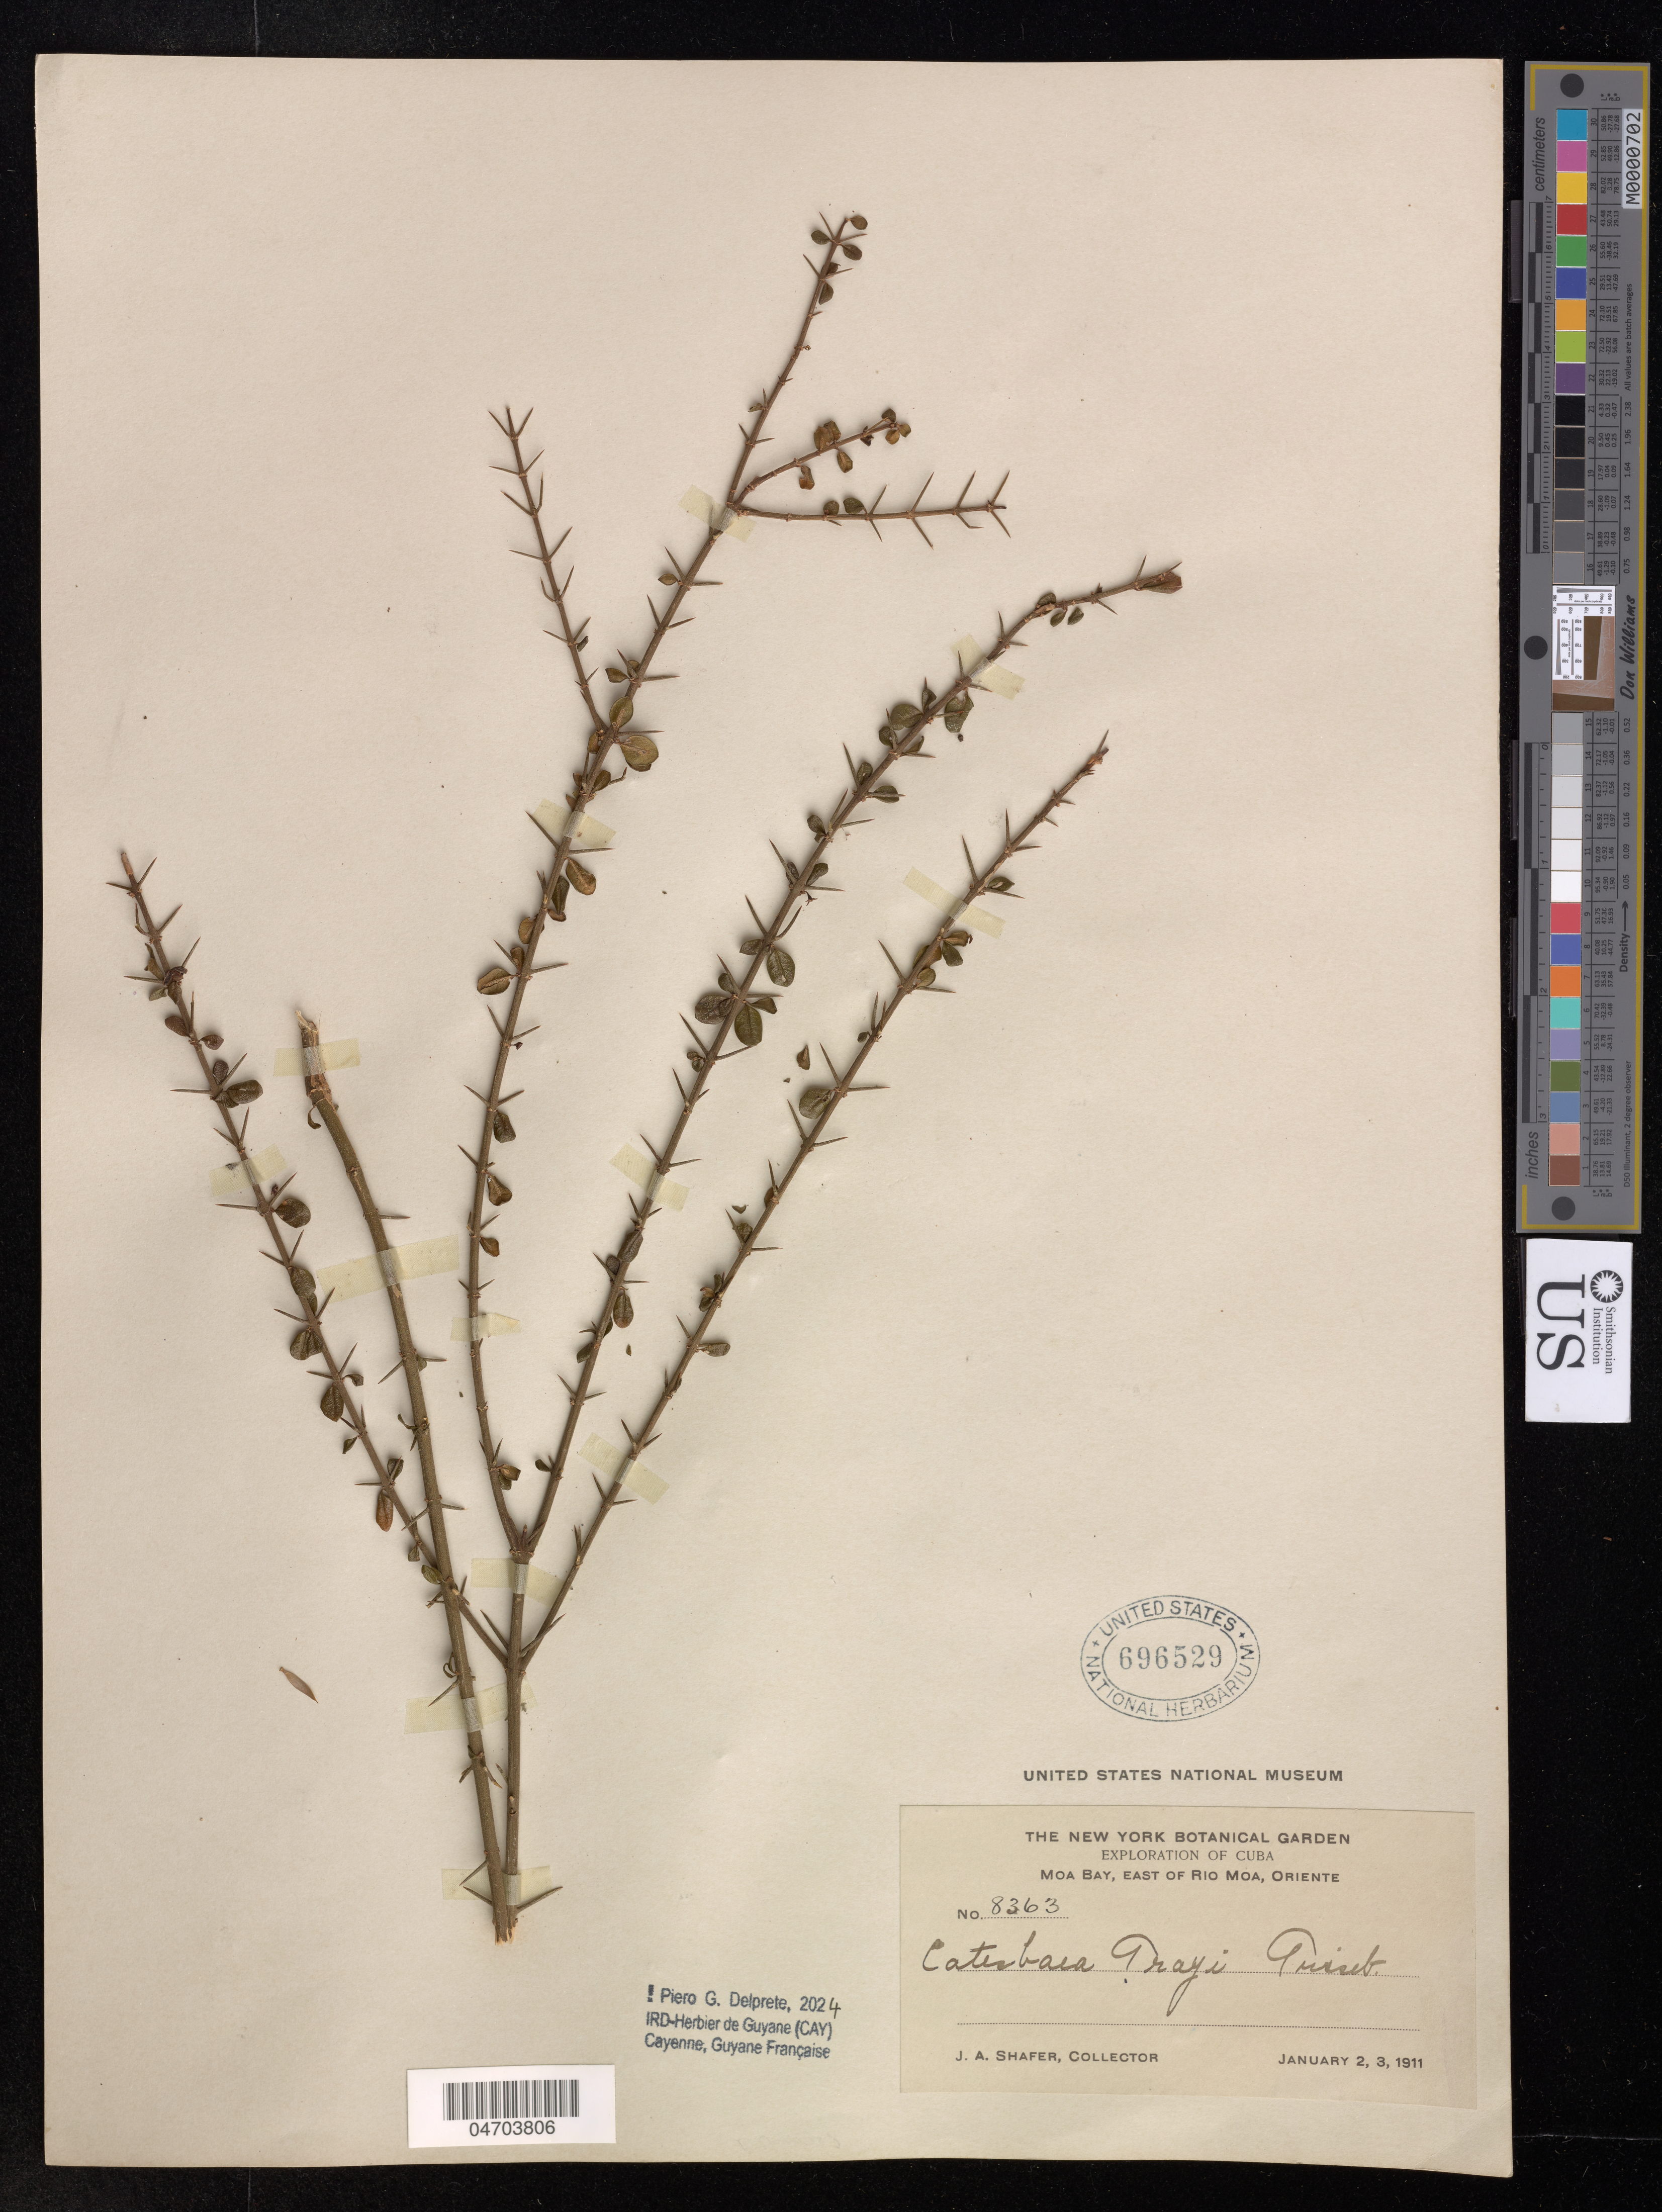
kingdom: Plantae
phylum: Tracheophyta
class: Magnoliopsida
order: Gentianales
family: Rubiaceae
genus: Catesbaea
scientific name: Catesbaea grayi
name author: Griseb.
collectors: J. A. Shafer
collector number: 8363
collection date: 1911-01-02/1911-01-03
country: Cuba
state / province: Oriente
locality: Moa Bay, East of Rio Moa.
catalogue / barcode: US 696529